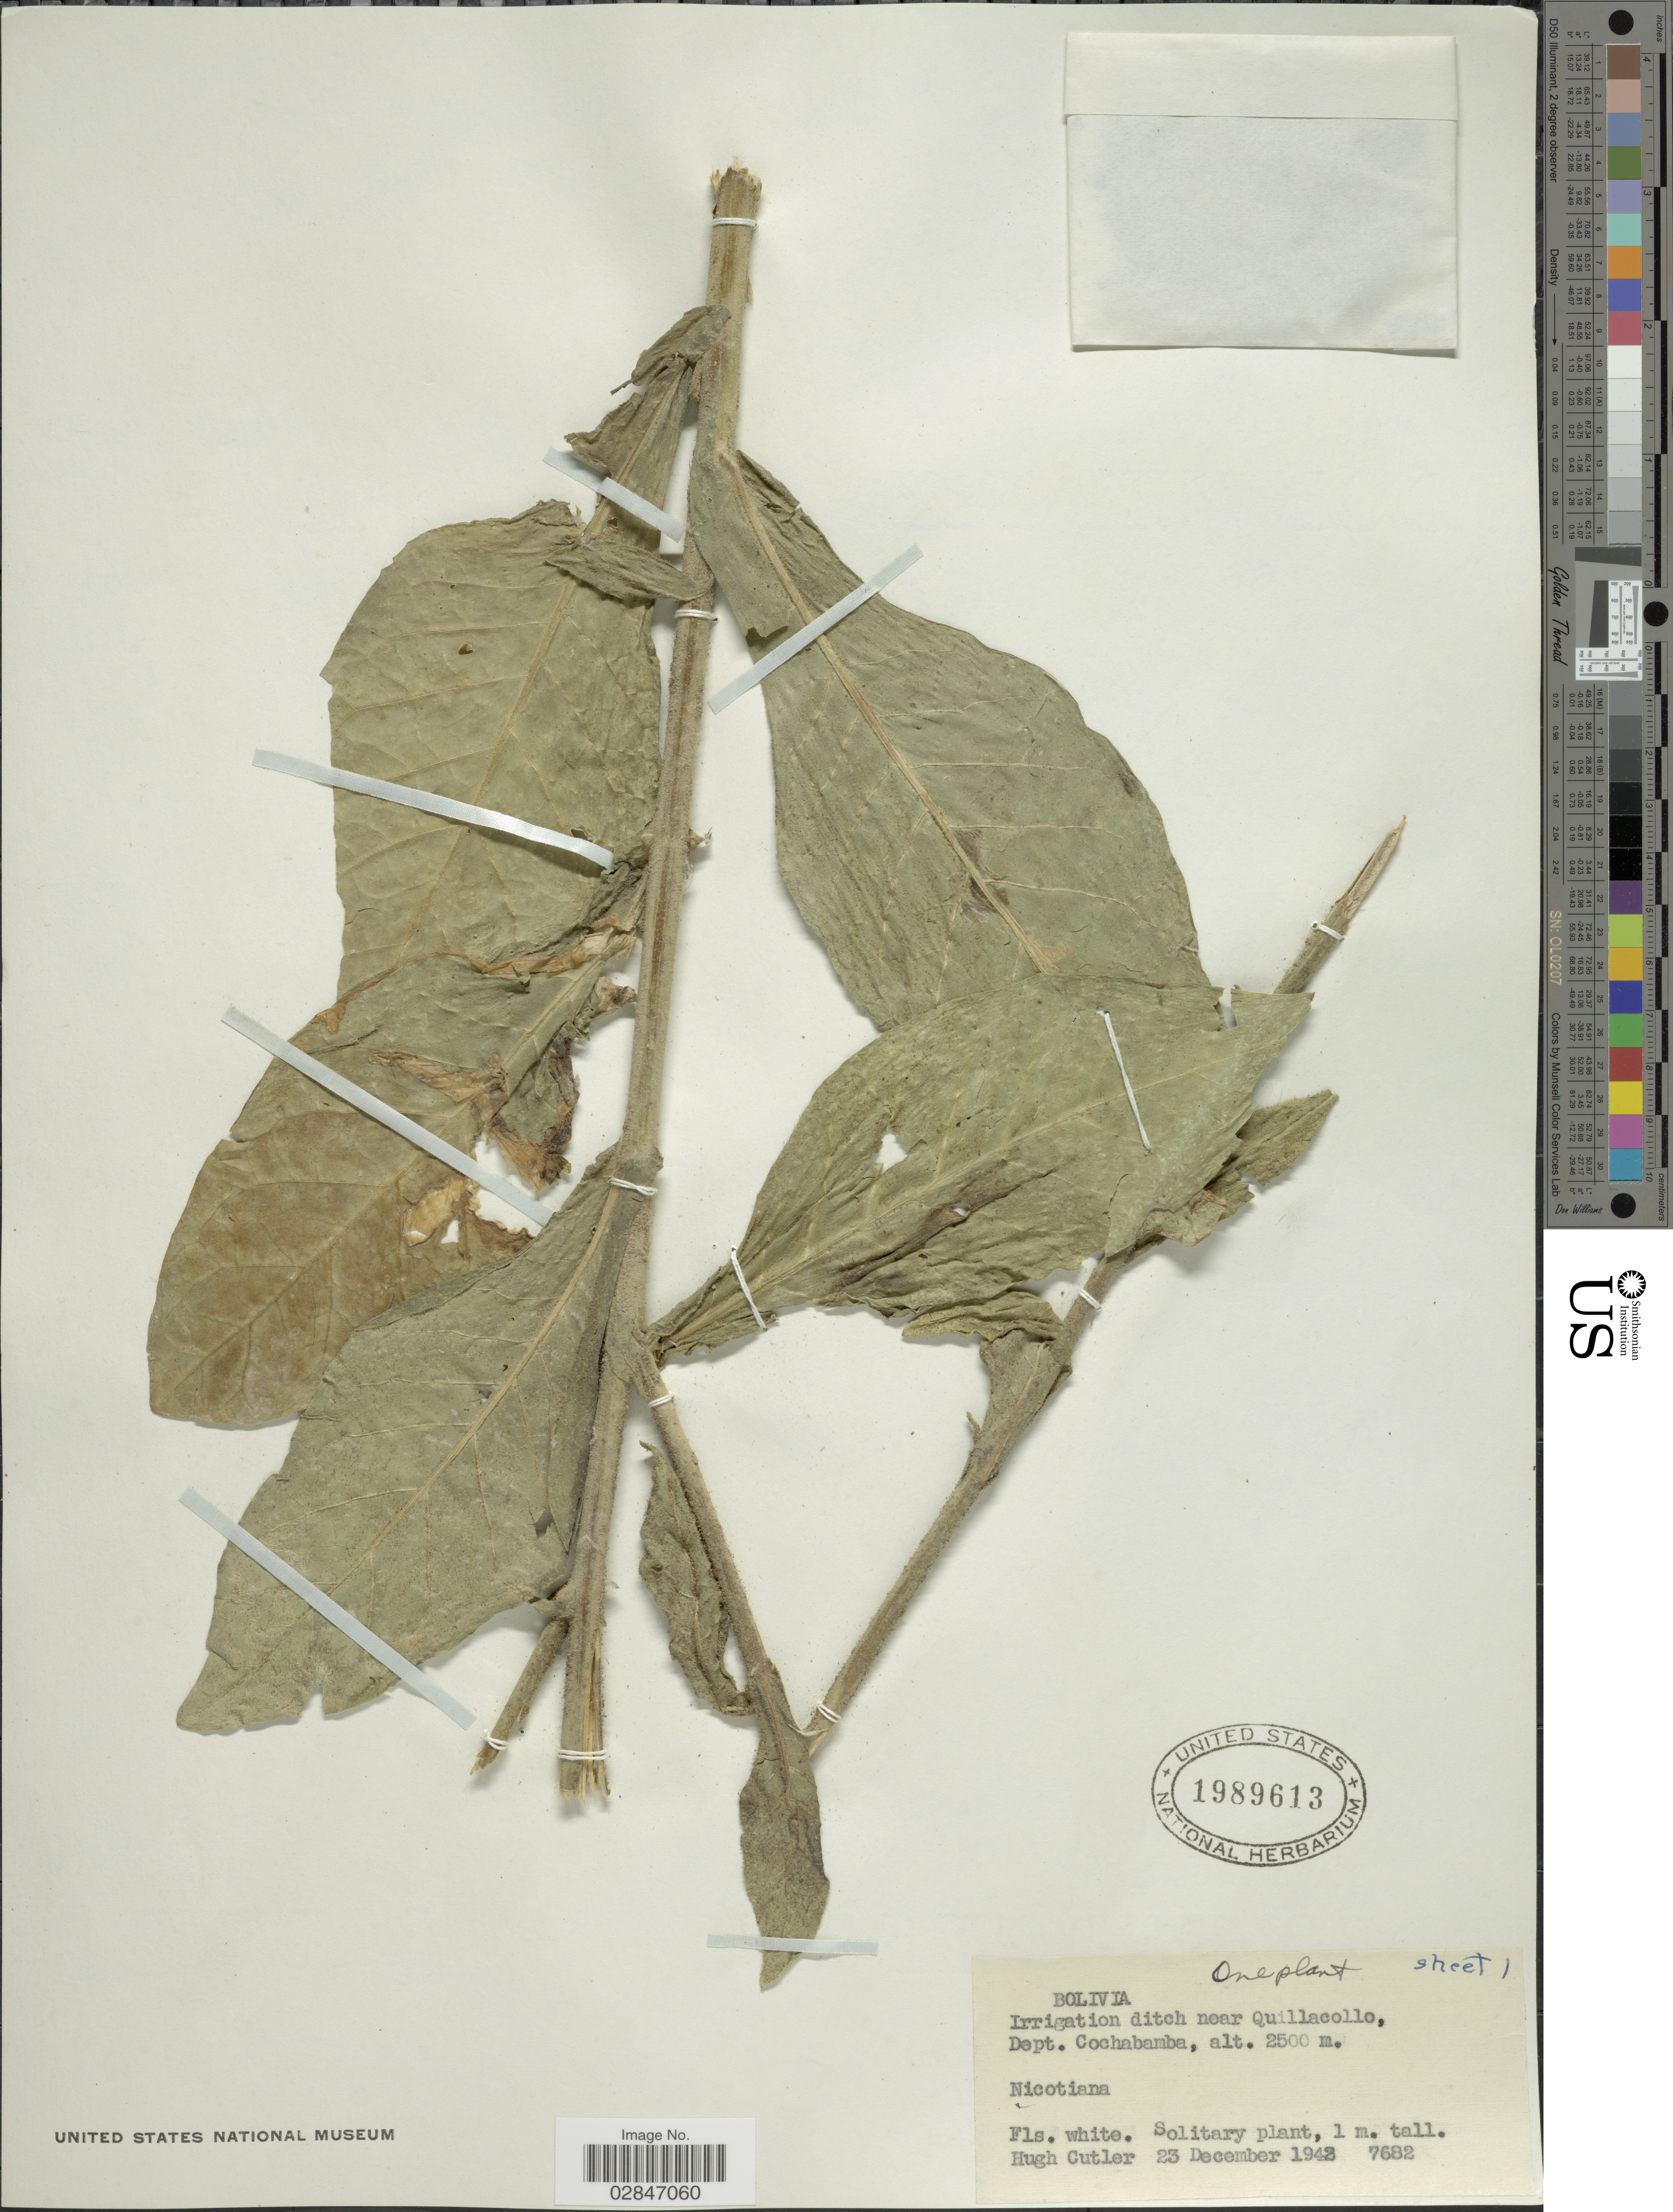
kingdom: Plantae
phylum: Tracheophyta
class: Magnoliopsida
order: Solanales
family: Solanaceae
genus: Nicotiana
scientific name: Nicotiana longiflora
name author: Cav.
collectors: H. C. Cutler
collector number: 7682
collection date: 1942-12-23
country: Bolivia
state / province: Cochabamba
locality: Irrigation ditch near Quillacollo, Dept. Cochabamba.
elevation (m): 2500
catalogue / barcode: US 1989613